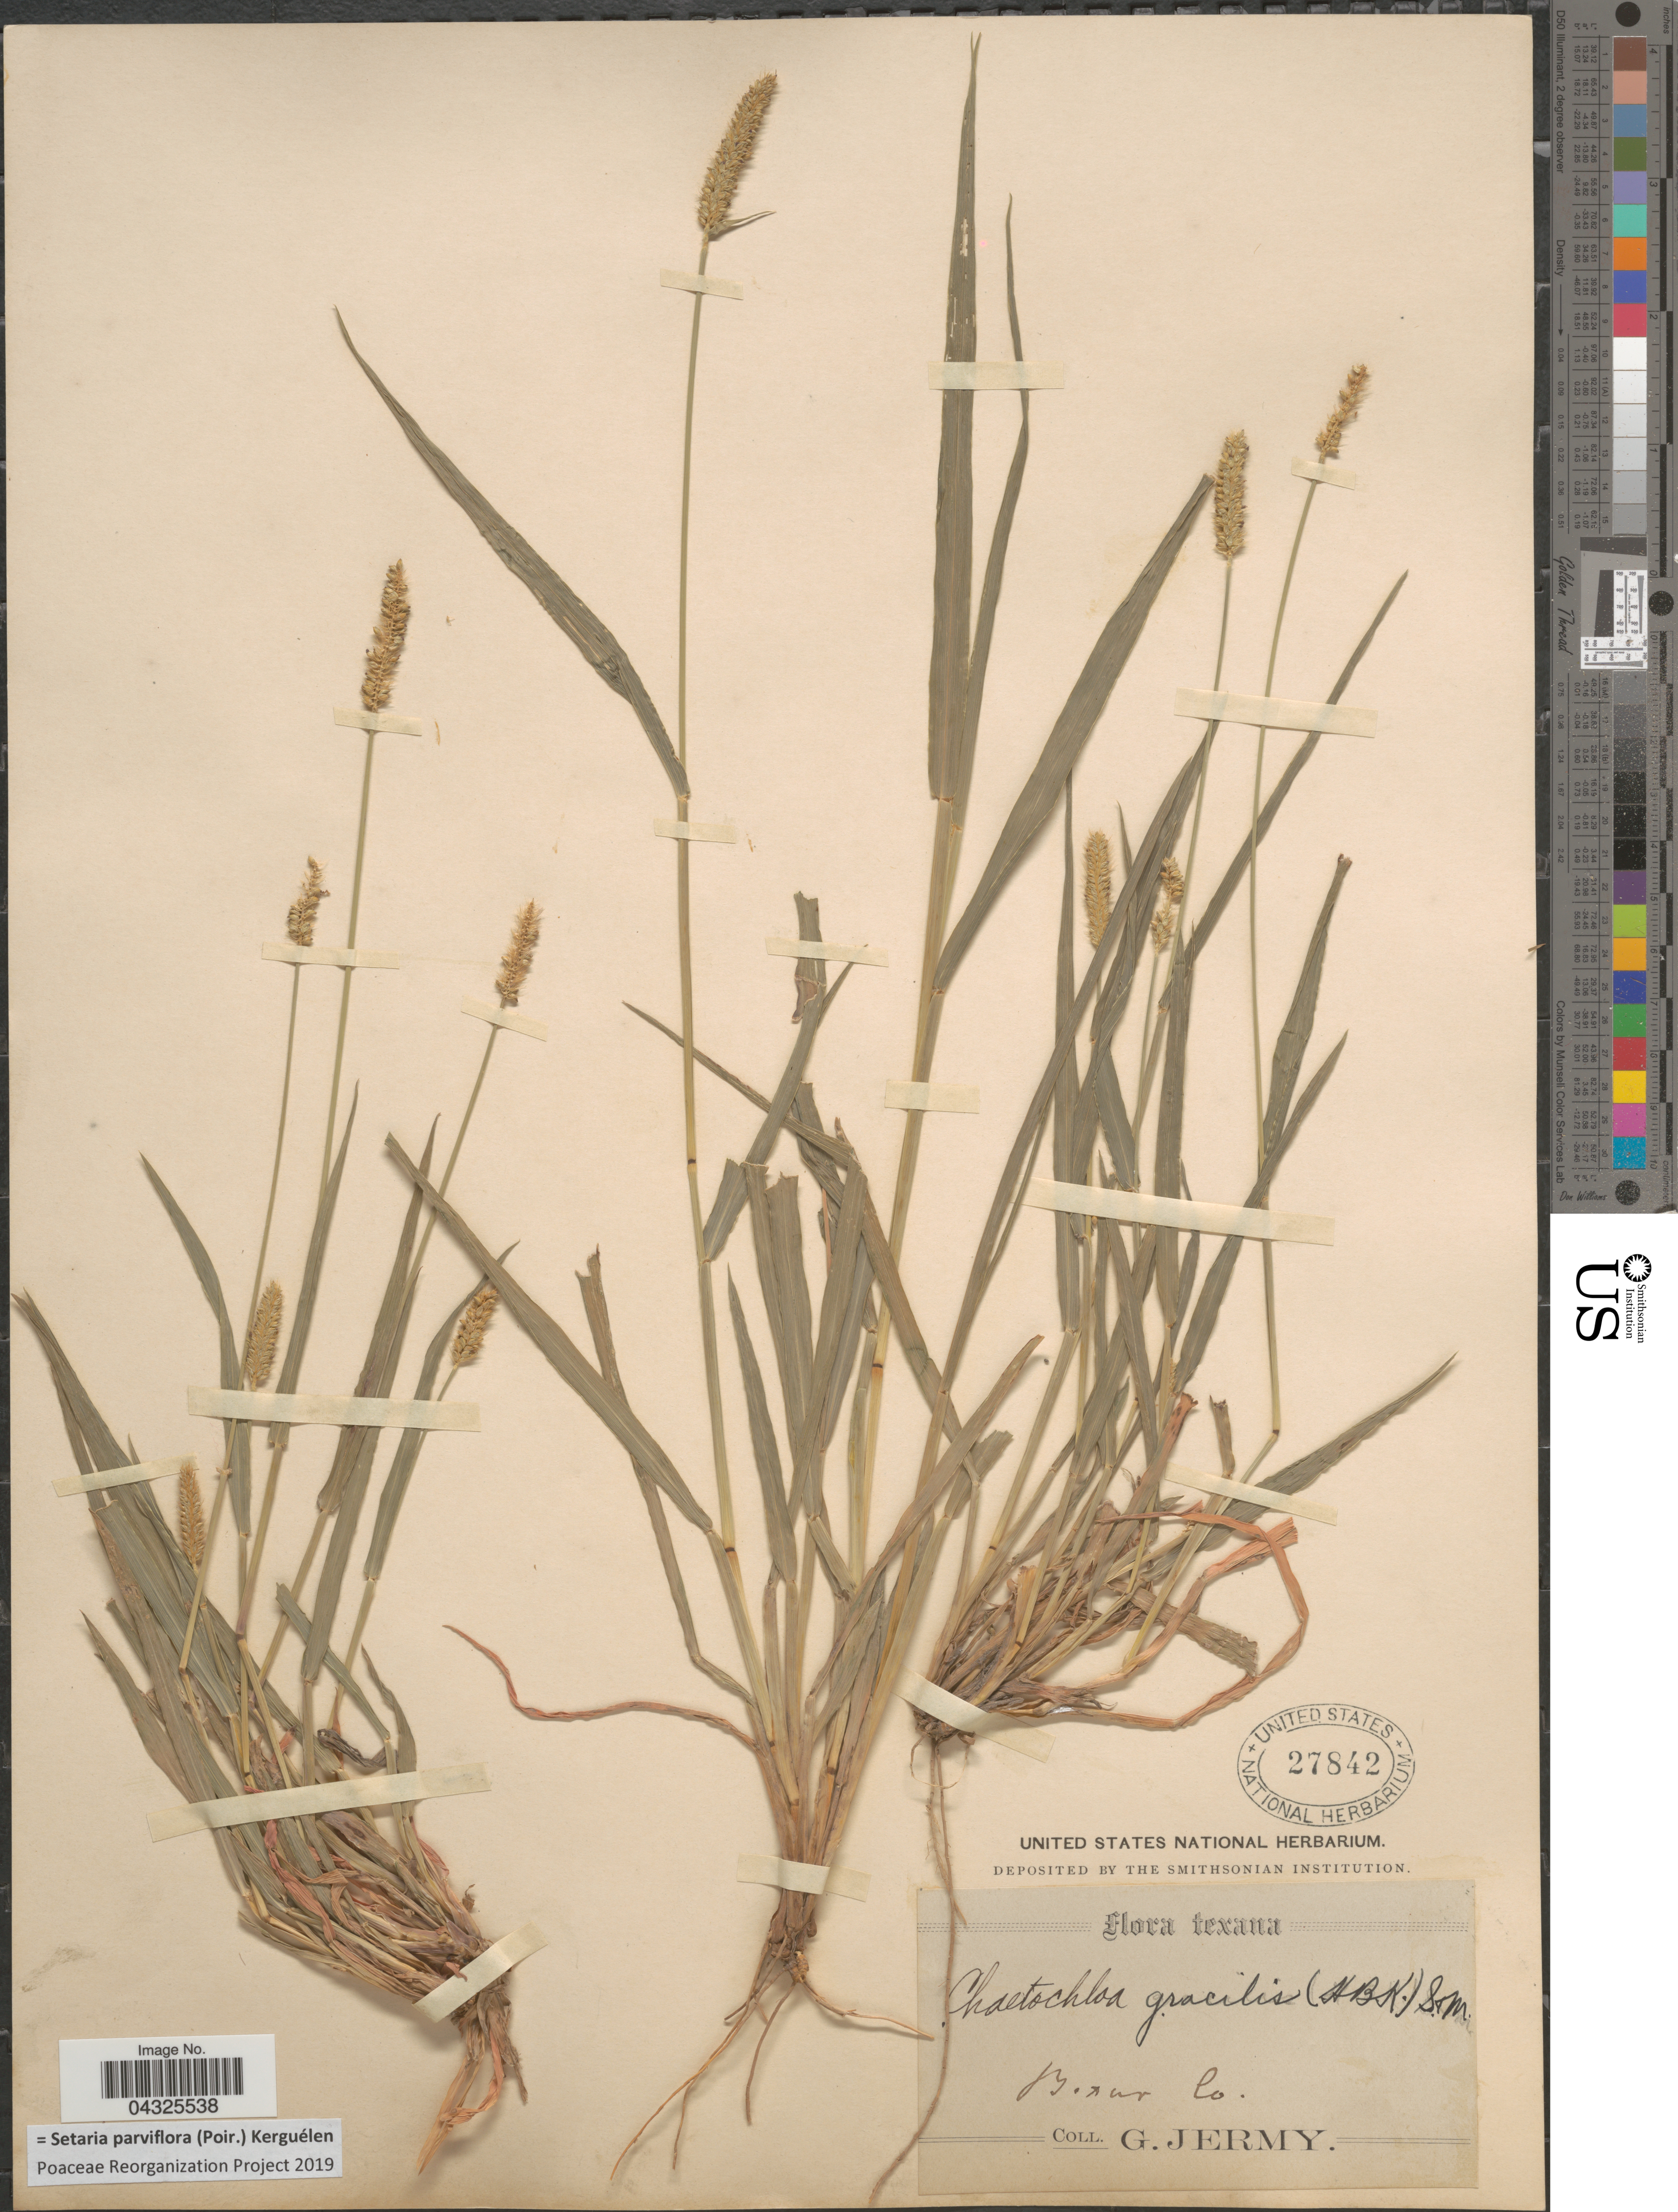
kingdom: Plantae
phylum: Tracheophyta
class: Liliopsida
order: Poales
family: Poaceae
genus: Setaria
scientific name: Setaria parviflora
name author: (Poir.) Kerguélen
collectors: G. Jermy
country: United States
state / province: Texas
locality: Bexar Co.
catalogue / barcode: US 27842